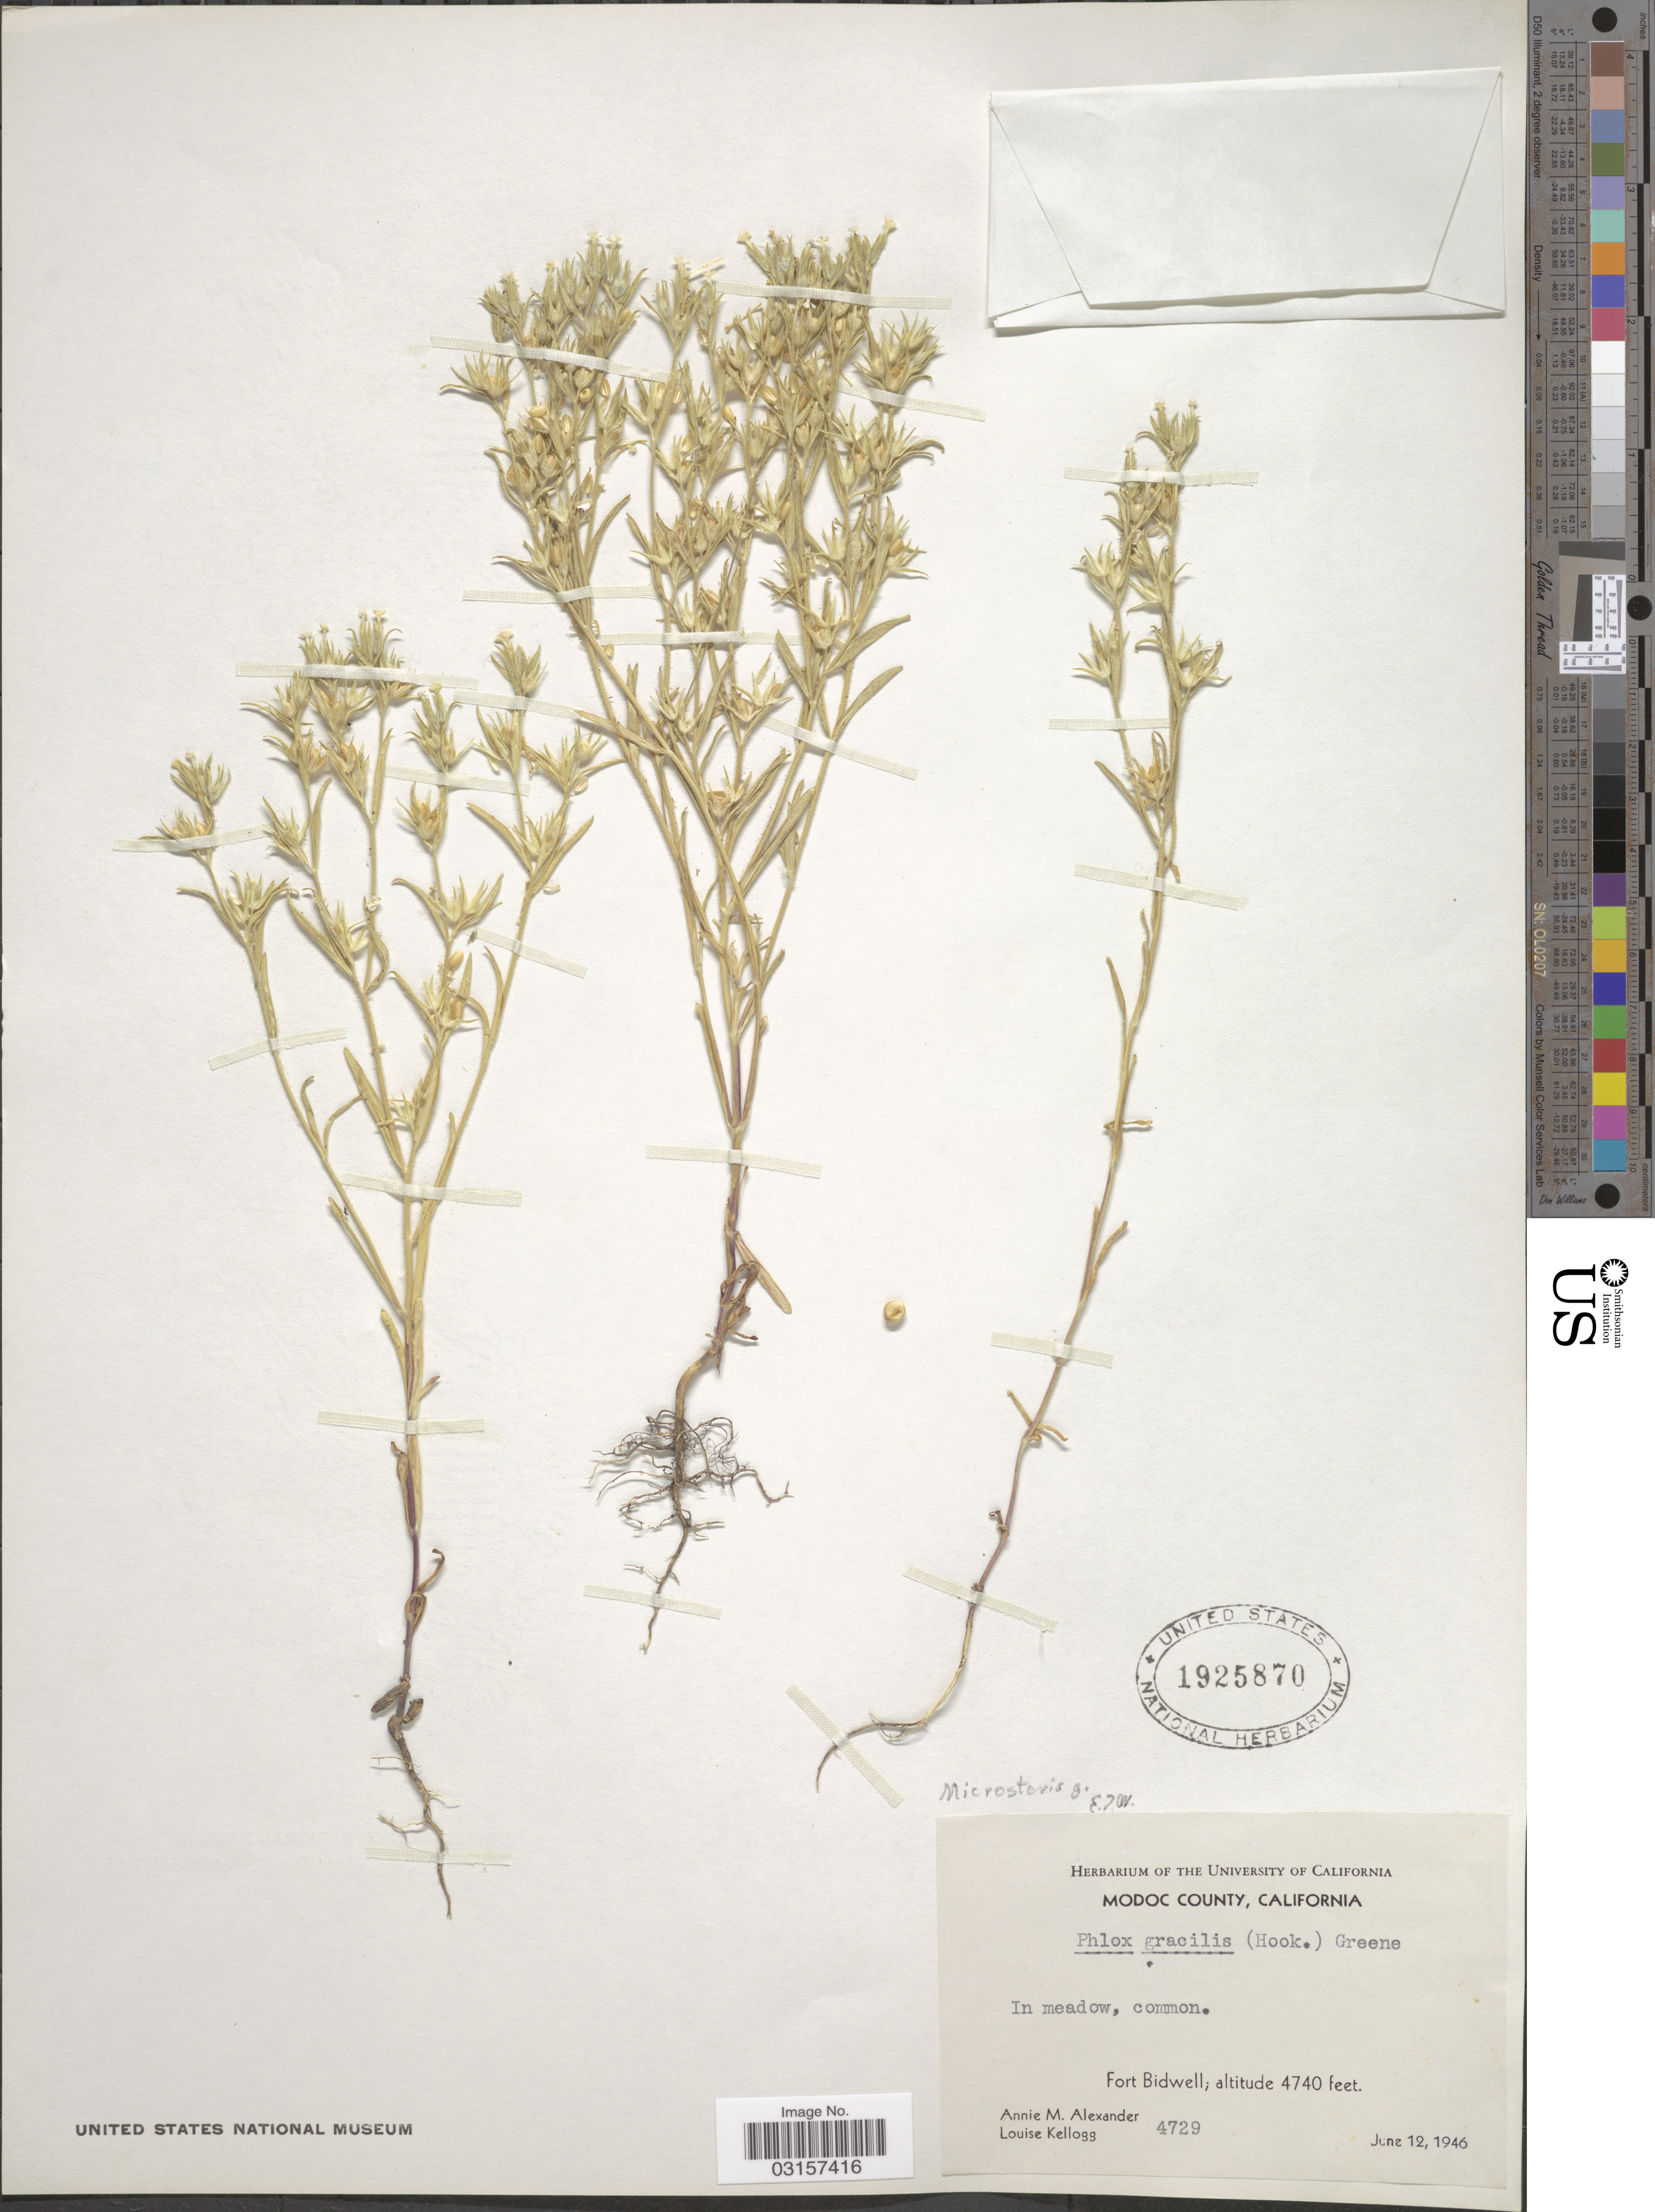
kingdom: Plantae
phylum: Tracheophyta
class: Magnoliopsida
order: Ericales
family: Polemoniaceae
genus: Microsteris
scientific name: Microsteris gracilis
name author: (Hook.) Greene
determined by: (US) Smithsonian Institution - National Museum of Natural History - Department of Botany (UNITED STATES)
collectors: A. M. Alexander & L. Kellogg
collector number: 4729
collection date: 1946-06-12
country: United States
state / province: California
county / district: Modoc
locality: Modoc County, Fort Bidwell.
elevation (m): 1445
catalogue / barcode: US 1925870